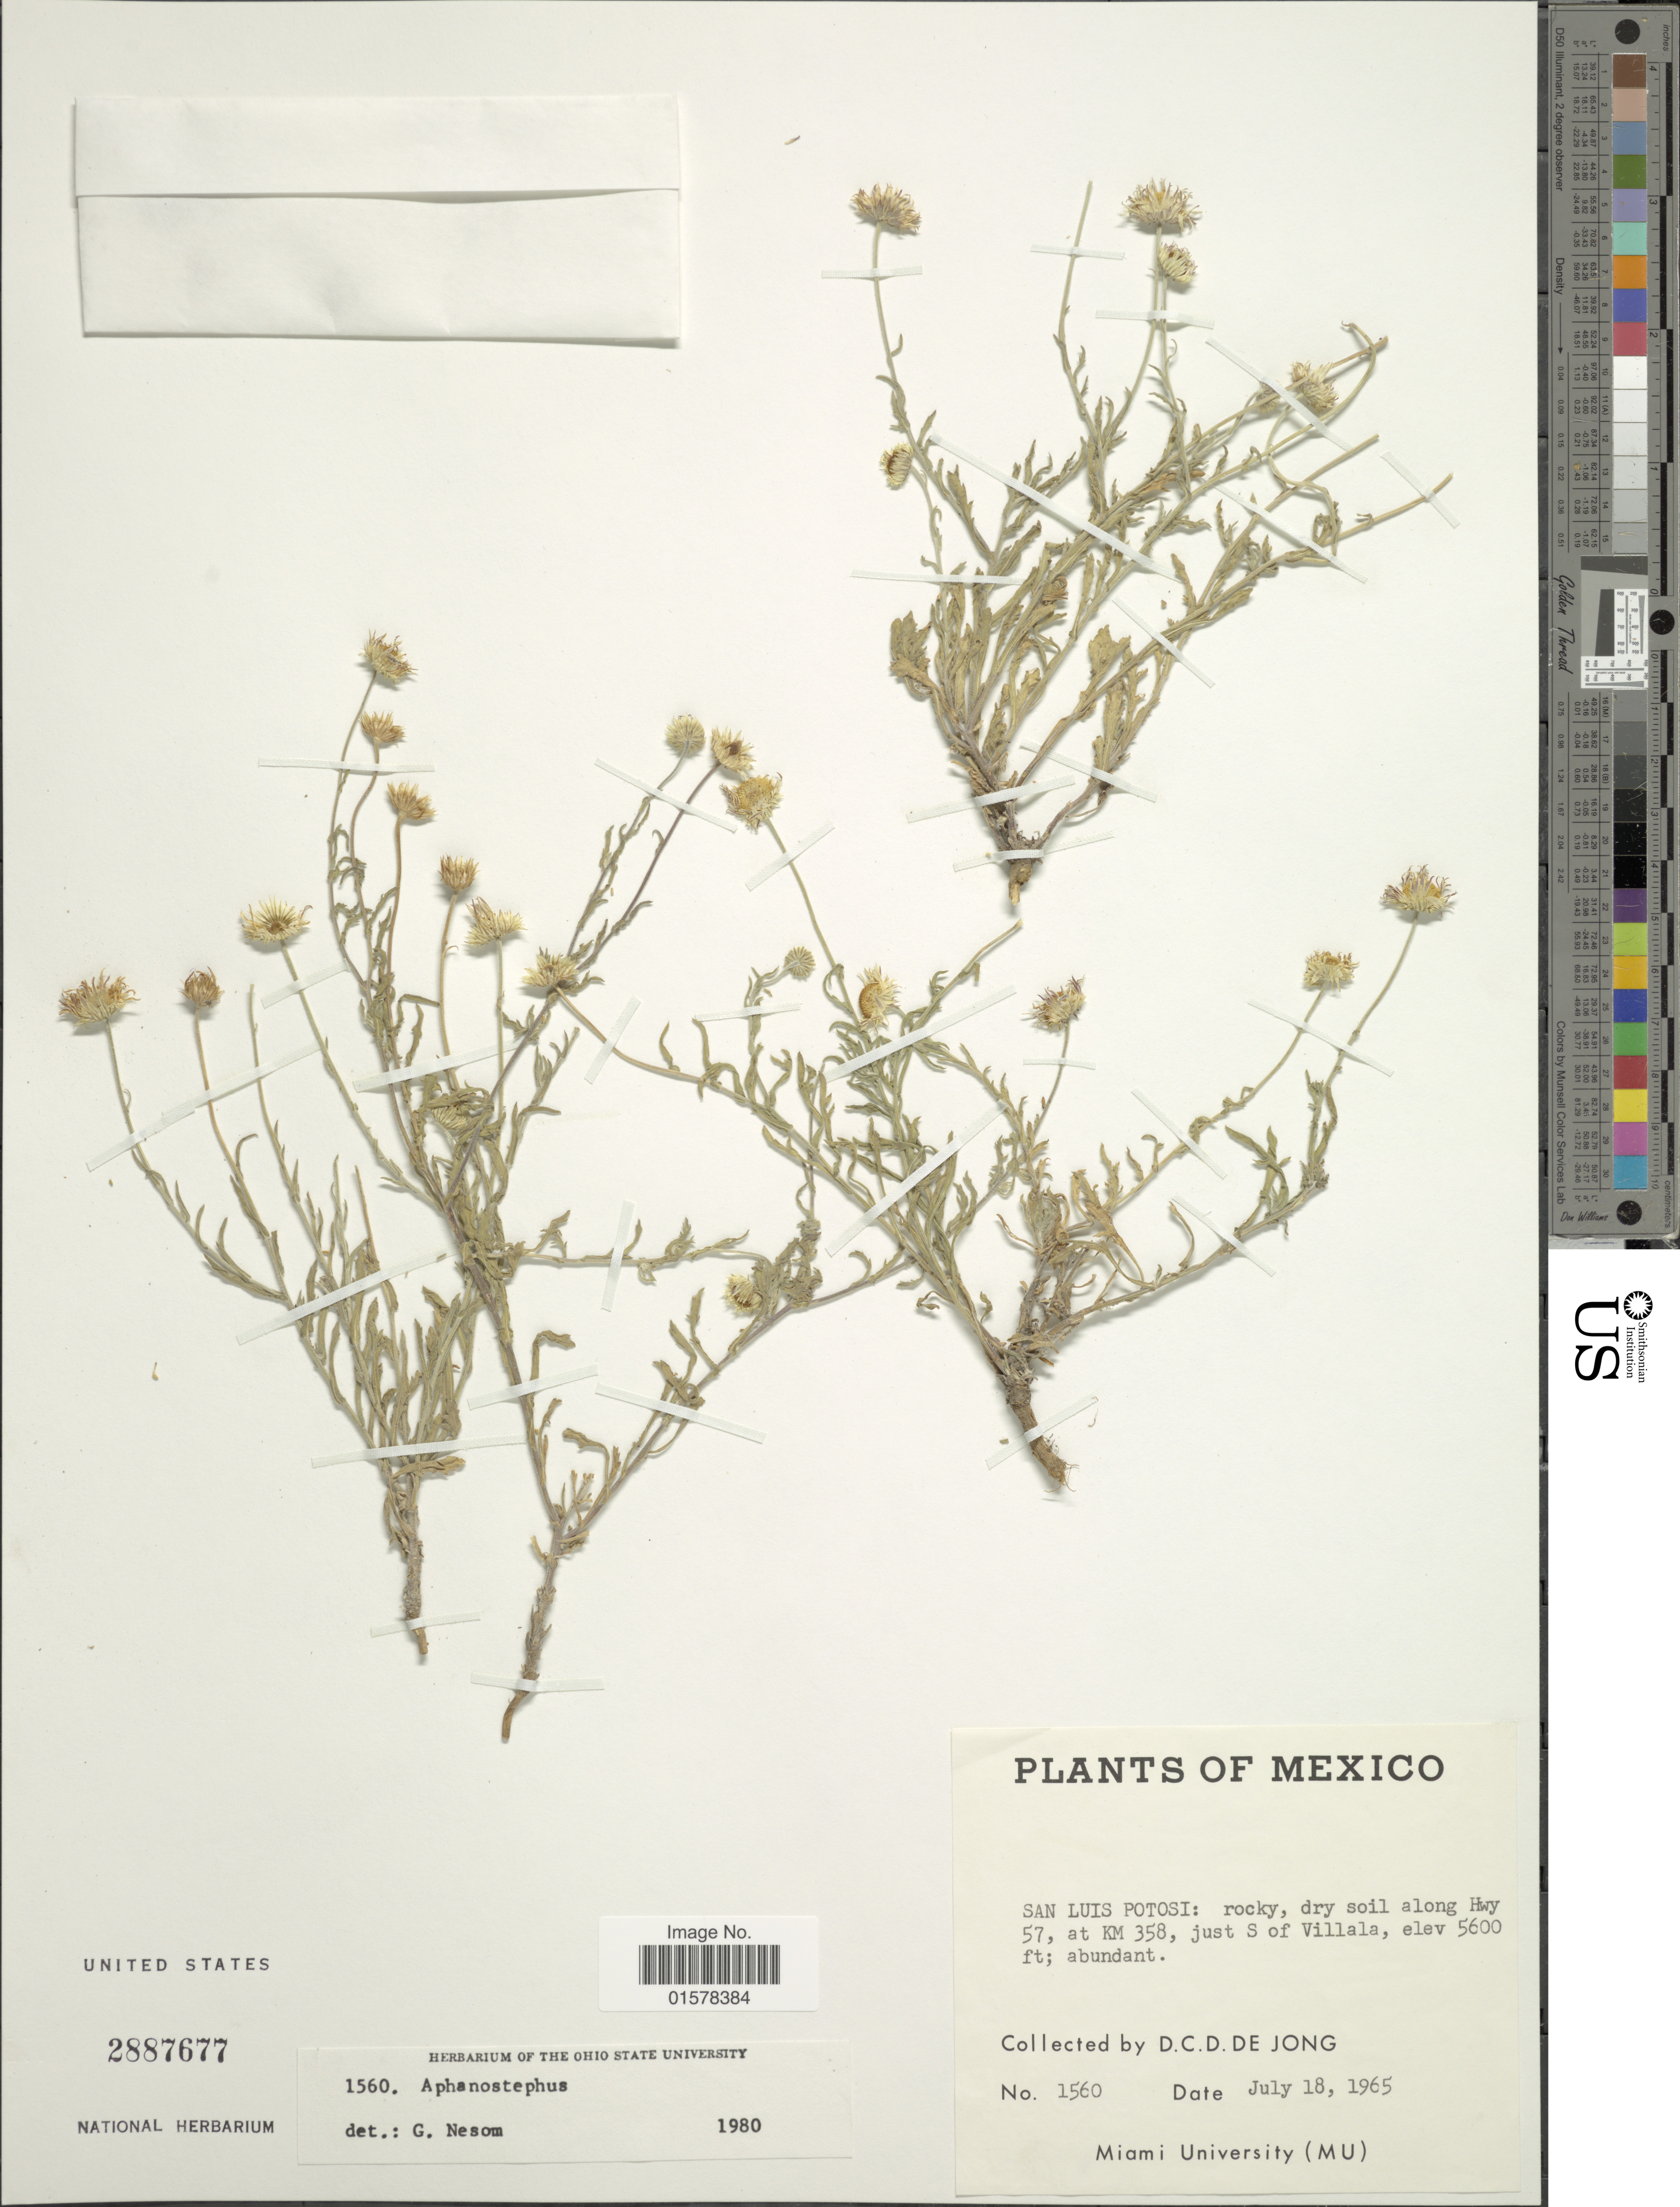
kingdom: Plantae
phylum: Tracheophyta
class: Magnoliopsida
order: Asterales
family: Asteraceae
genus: Aphanostephus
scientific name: Aphanostephus sp.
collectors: D. De Jong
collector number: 1560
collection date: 1965-07-18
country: Mexico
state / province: San Luis Potosí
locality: Mexico. San Luis Potosí: along Hwy 57, at KM 358, just S of Vilala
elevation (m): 1707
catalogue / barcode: US 2887677